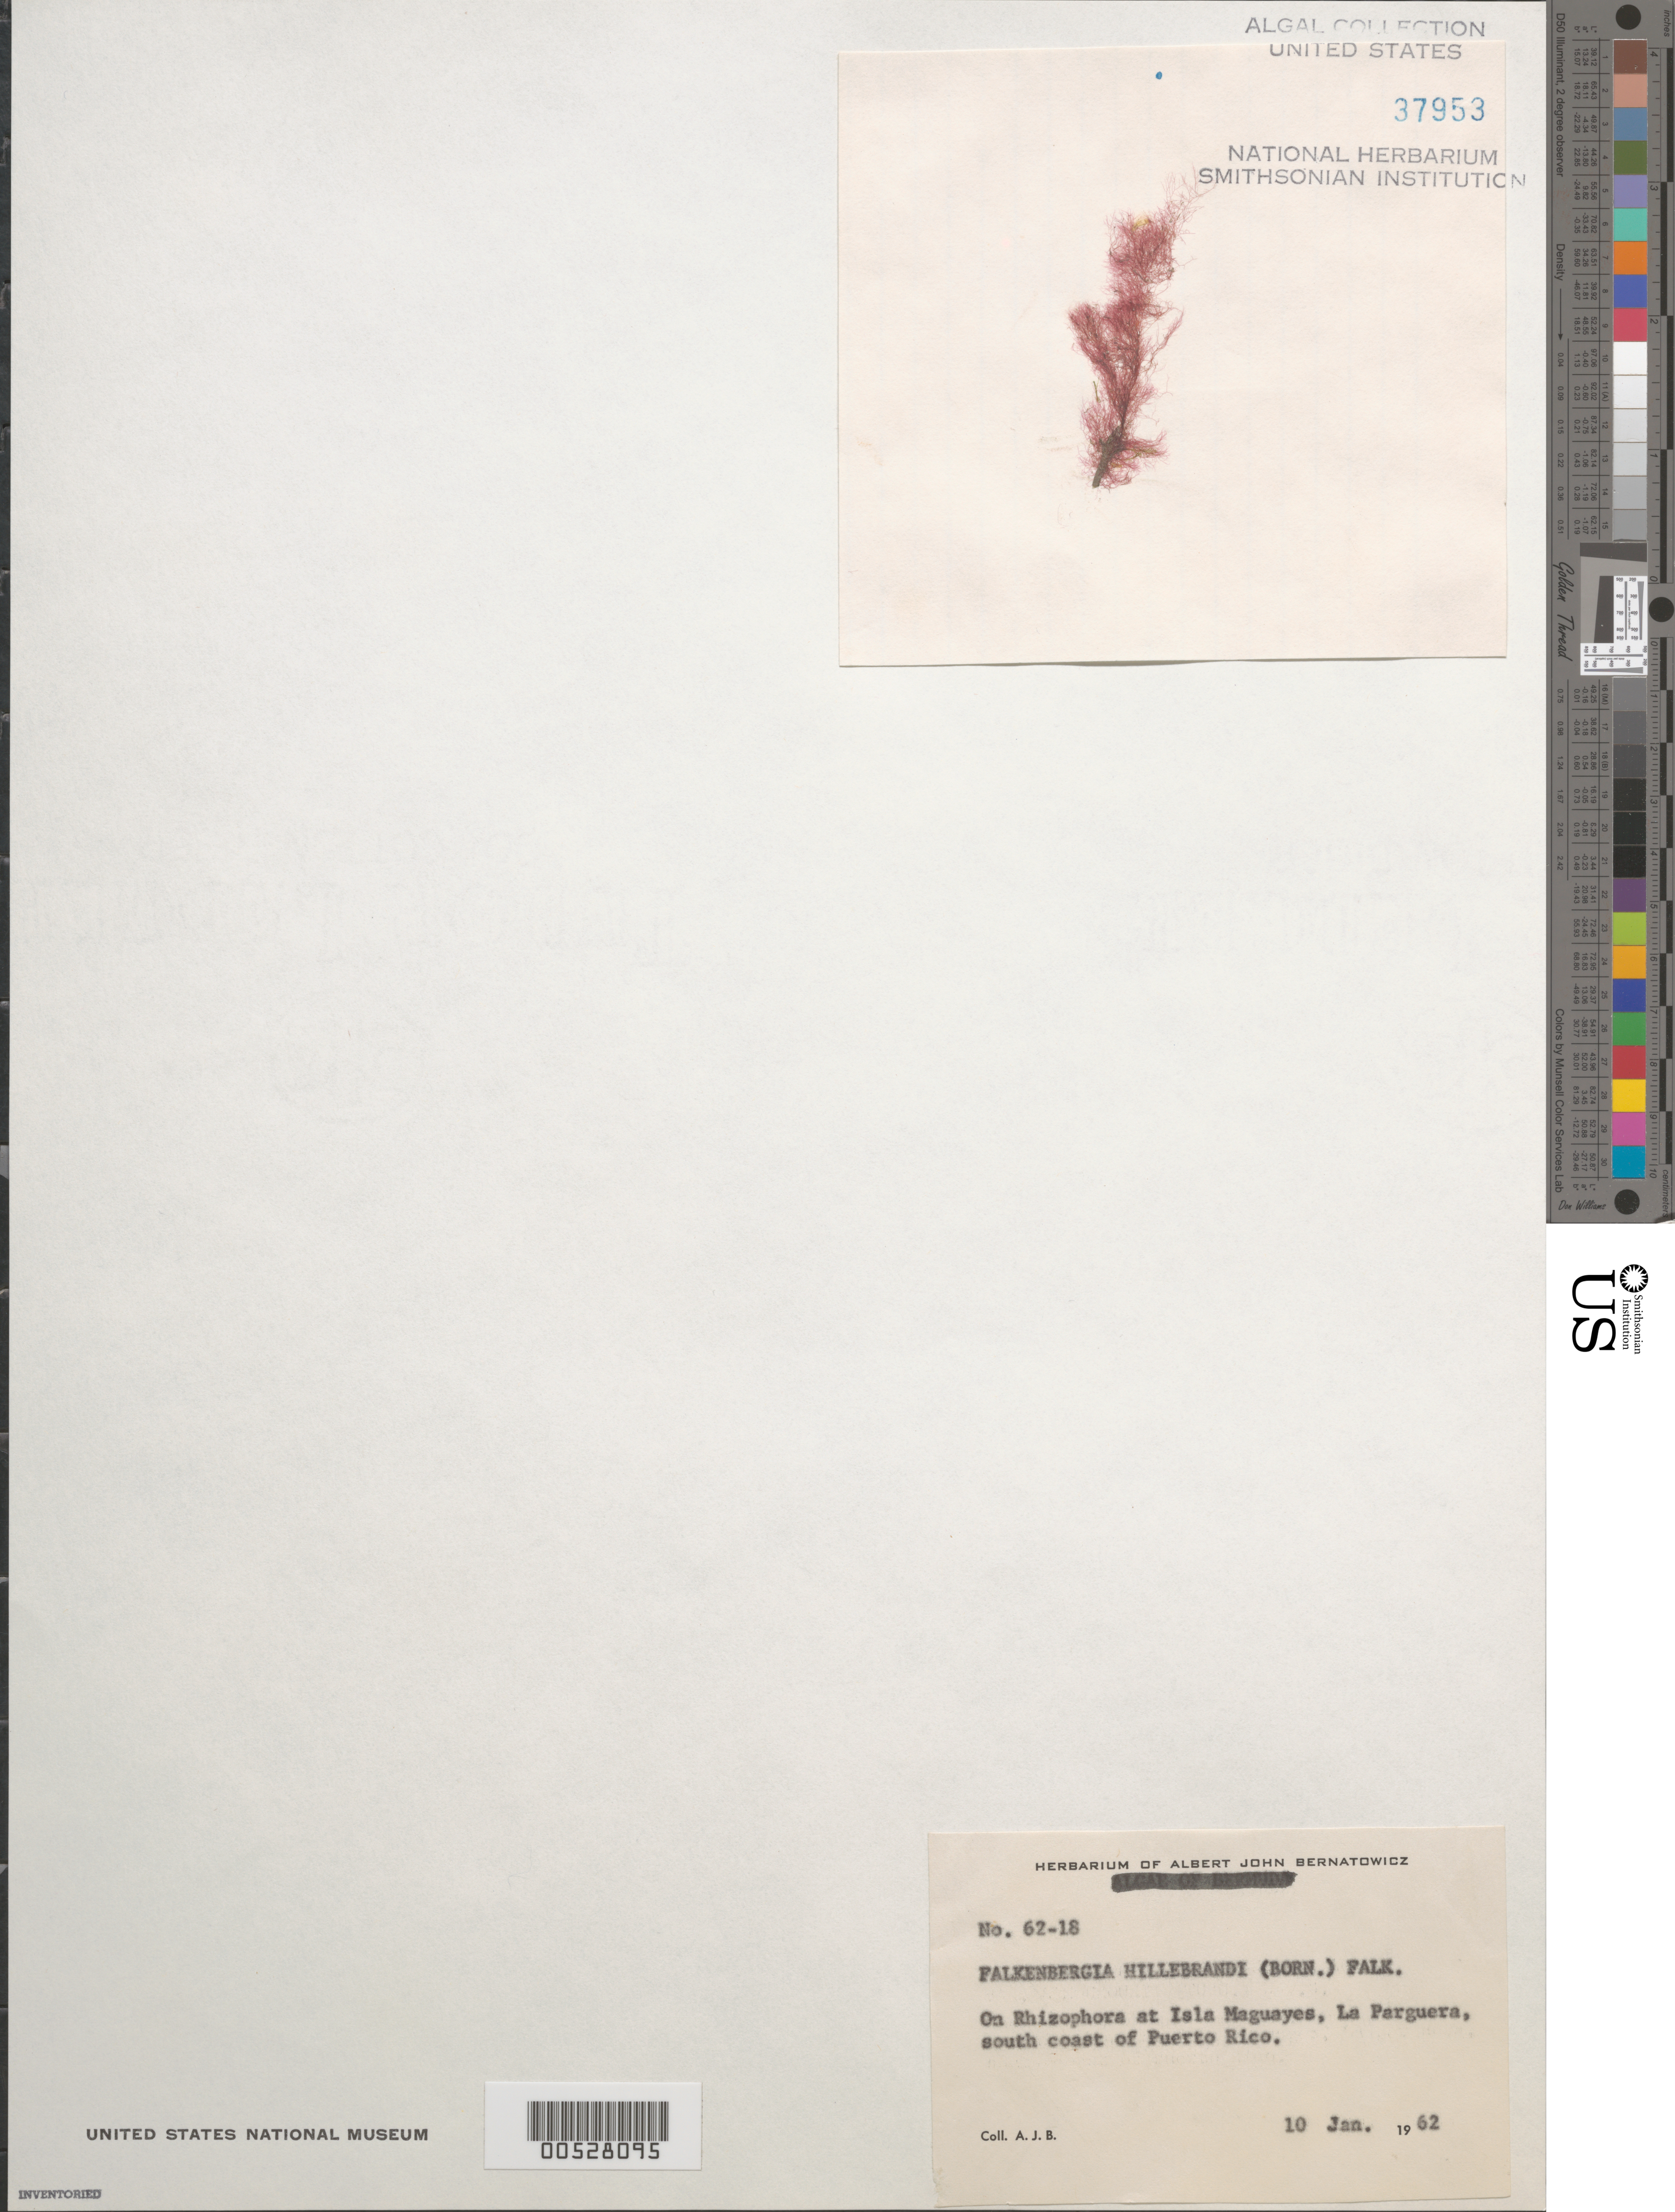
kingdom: Plantae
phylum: Rhodophyta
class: Florideophyceae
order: Bonnemaisoniales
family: Bonnemaisoniaceae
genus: Asparagopsis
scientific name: Asparagopsis taxiformis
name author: (Delile) Trevis.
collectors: A. Bernatowicz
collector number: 62-18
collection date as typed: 10 Jan 1962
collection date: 1962-01-10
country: Puerto Rico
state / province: Lajas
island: Isla Maguayes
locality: La Parguera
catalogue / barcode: US 37953